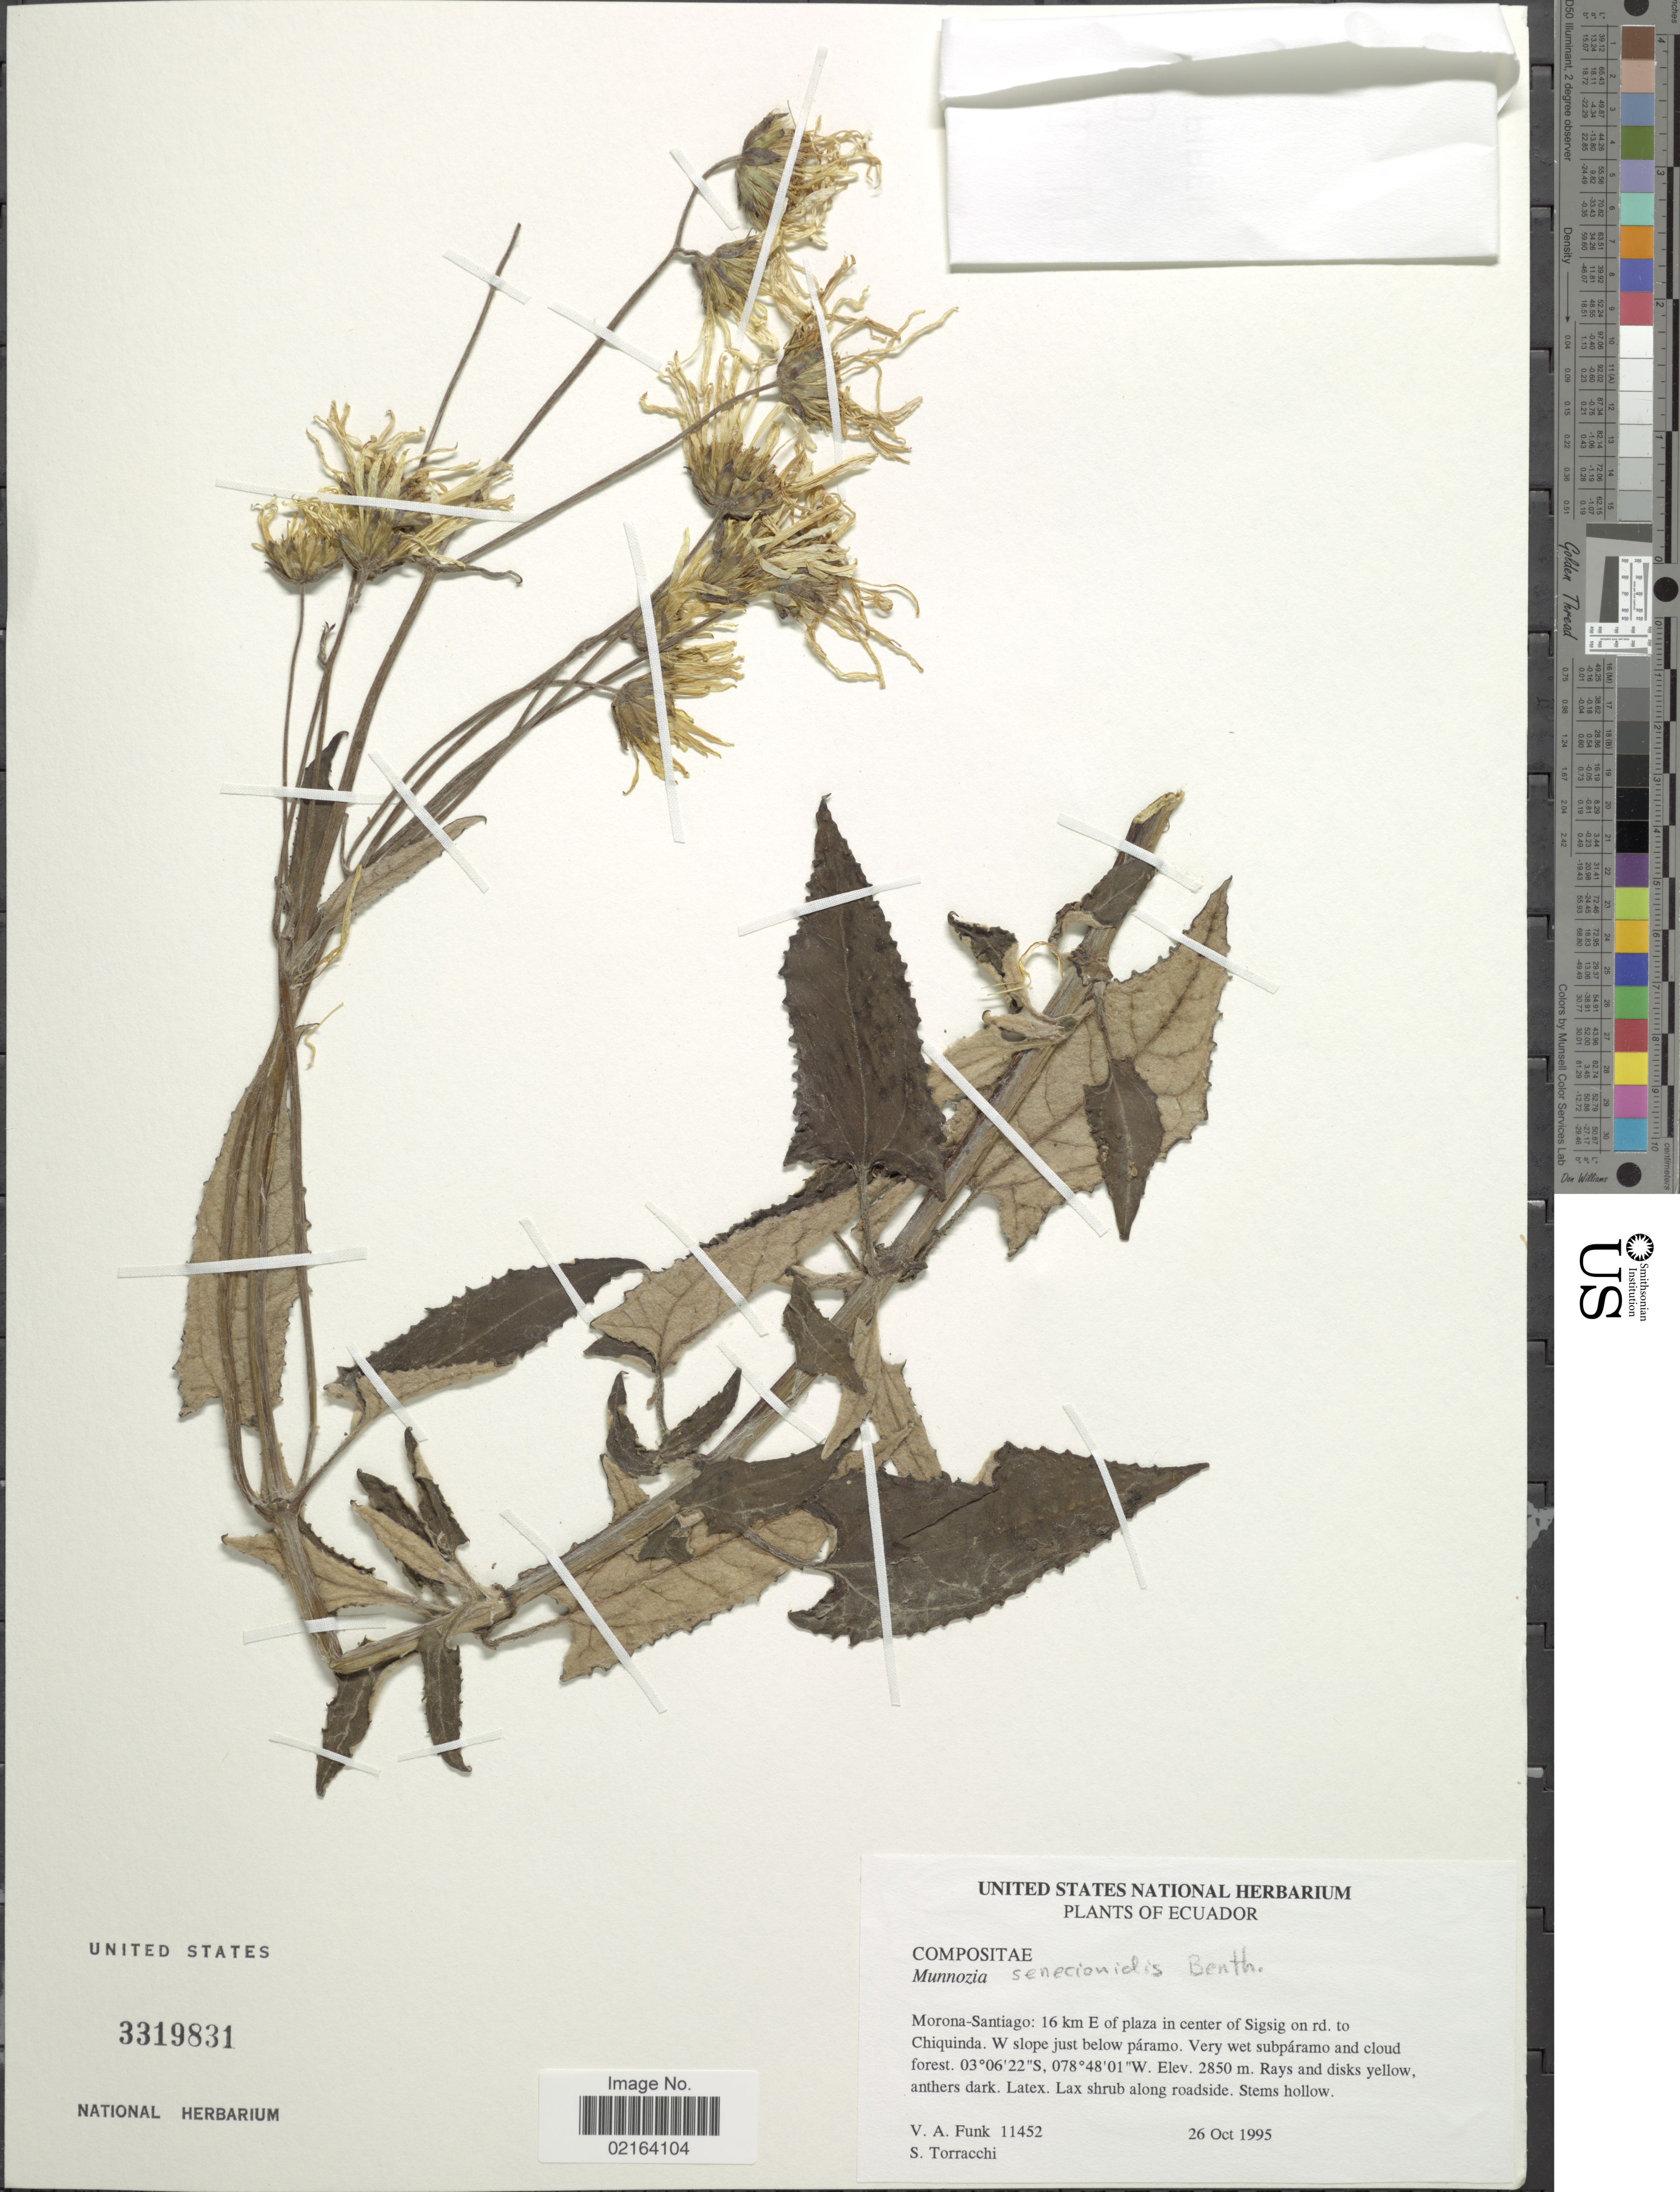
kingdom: Plantae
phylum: Tracheophyta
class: Magnoliopsida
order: Asterales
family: Asteraceae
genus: Munnozia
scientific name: Munnozia senecionidis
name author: Benth.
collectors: V. Funk & S. Torracchi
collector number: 11452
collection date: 1995-10-26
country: Ecuador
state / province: Morona-Santiago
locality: Morona-Santiago: 16 km E of plaza in center of Sigsig on rd to Chiquinda, W slope just below paramo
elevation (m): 2850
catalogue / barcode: US 3319831